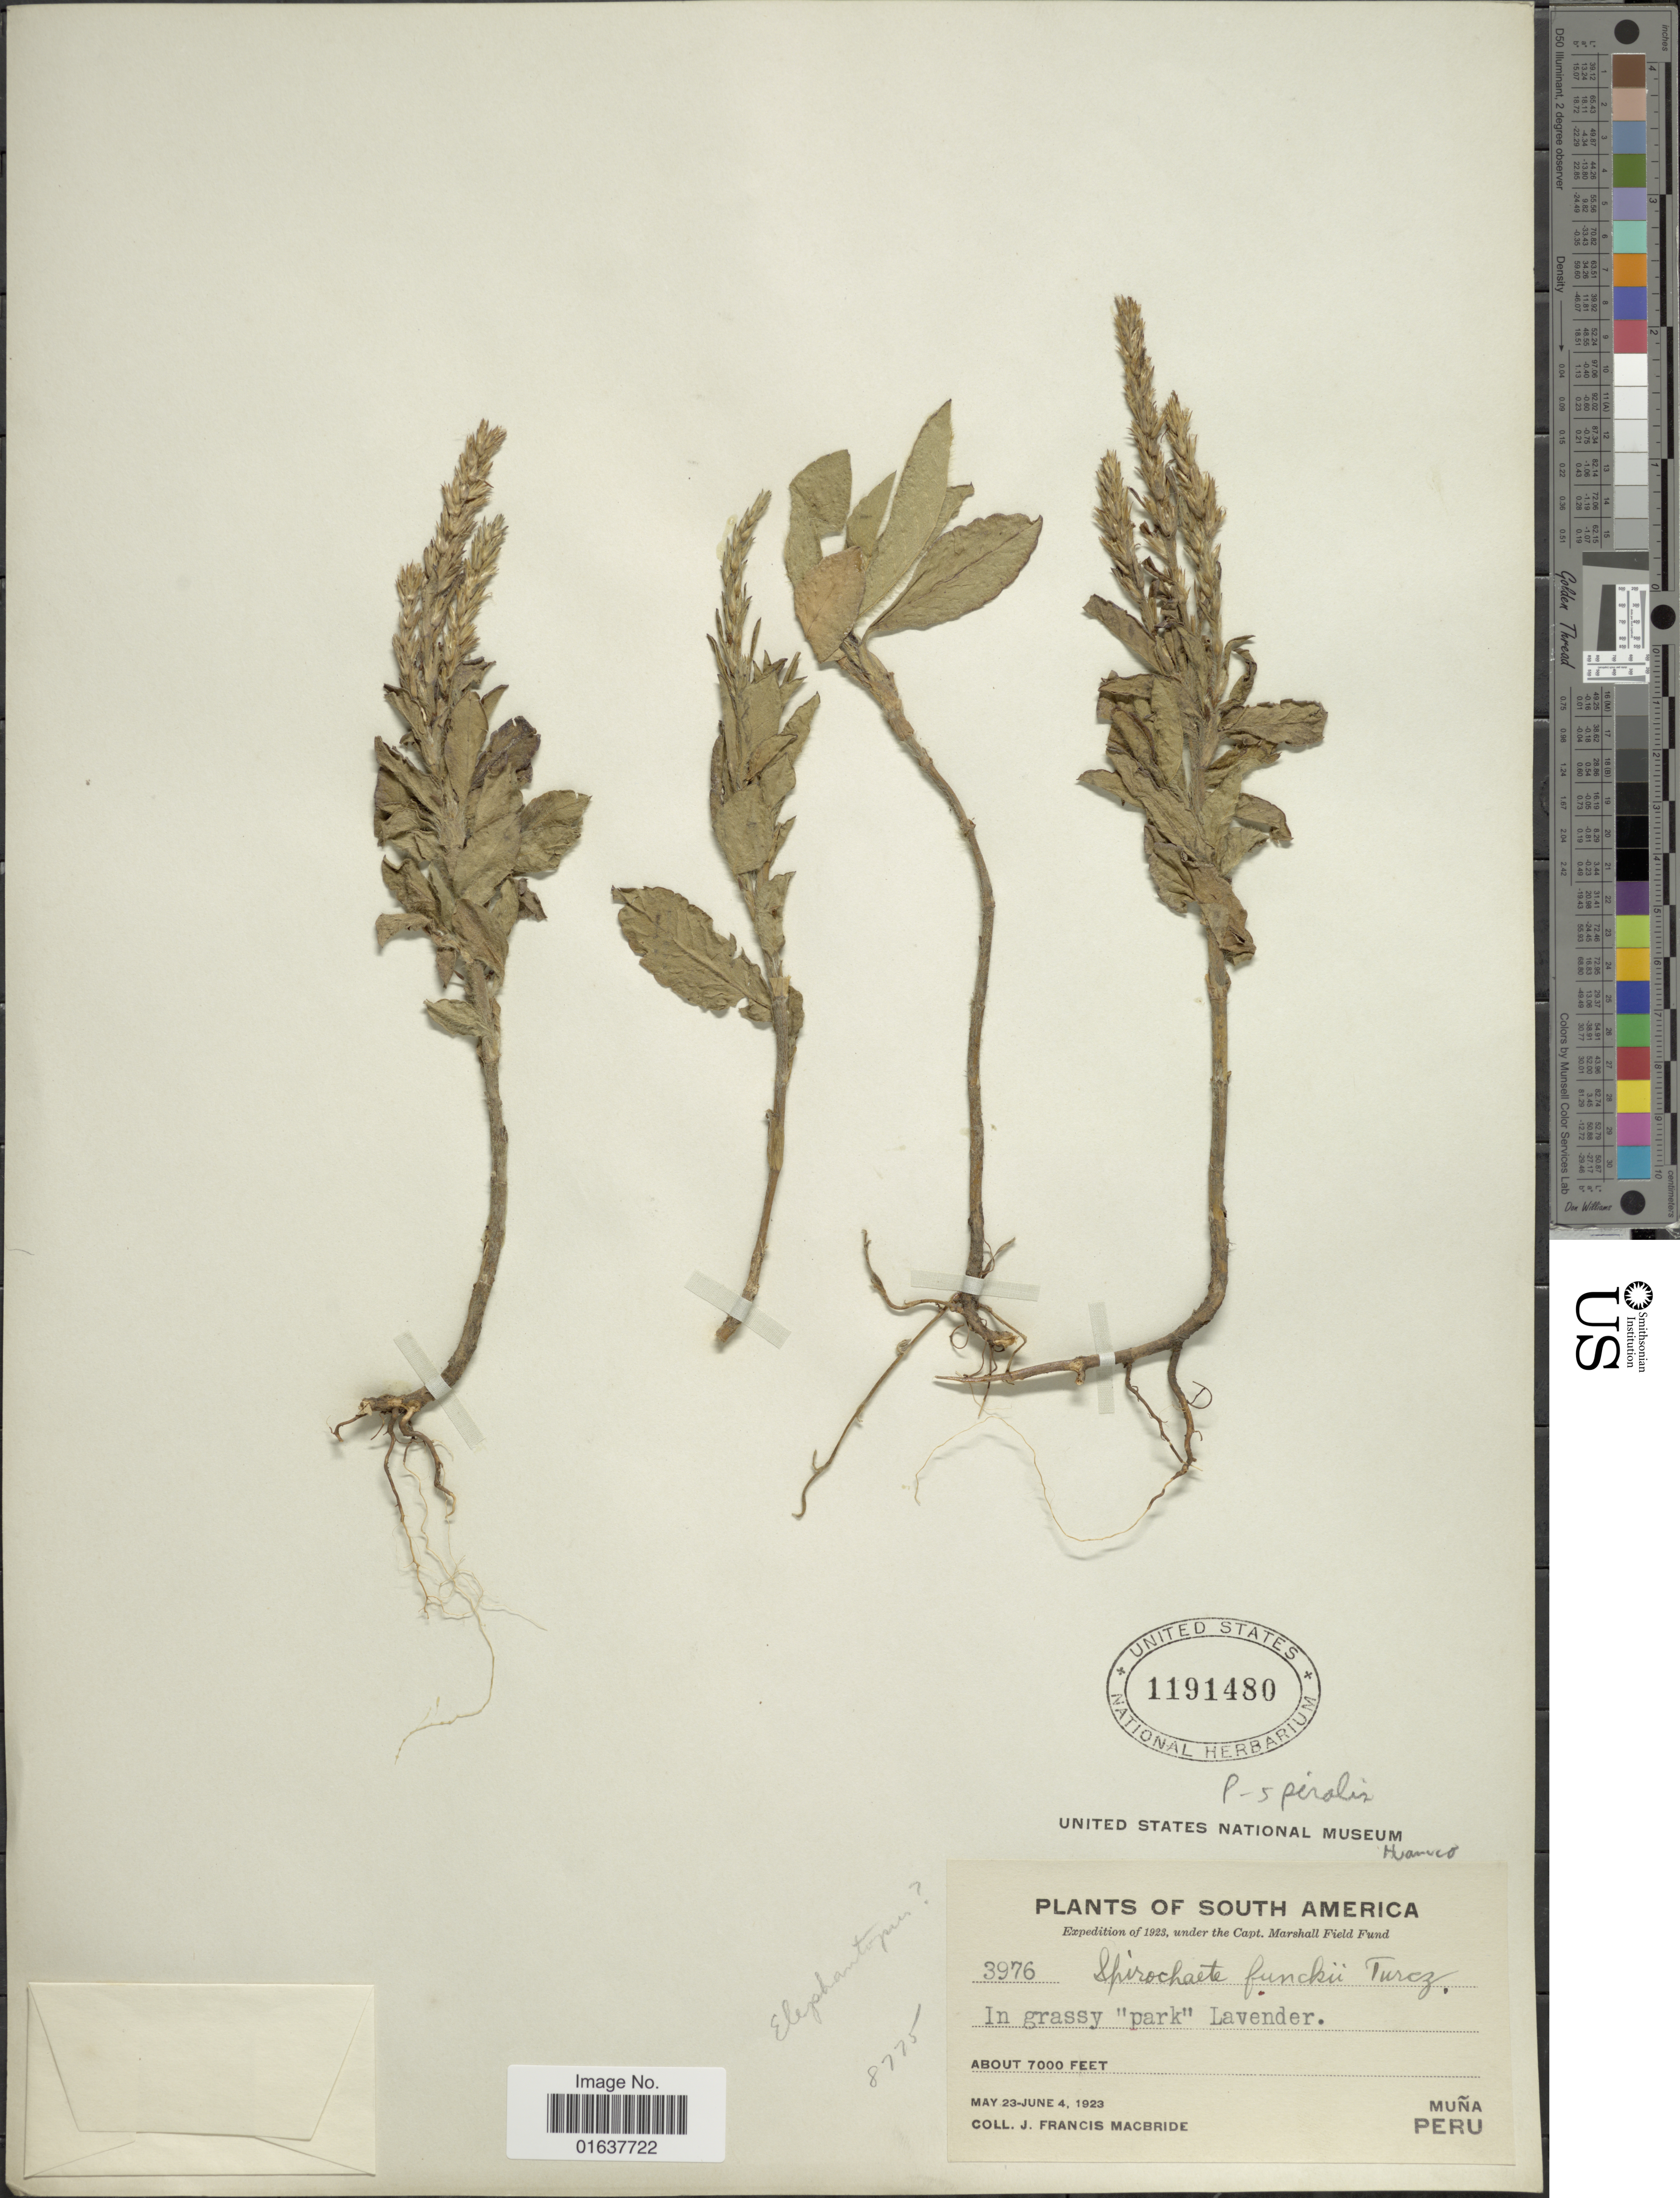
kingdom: Plantae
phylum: Tracheophyta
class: Magnoliopsida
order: Asterales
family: Asteraceae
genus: Pseudelephantopus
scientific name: Pseudelephantopus spiralis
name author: (Less.) Cronquist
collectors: J. F. Macbride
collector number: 3976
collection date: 1923-05-23/1923-06-04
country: Peru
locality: Muna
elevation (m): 2134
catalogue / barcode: US 1191480